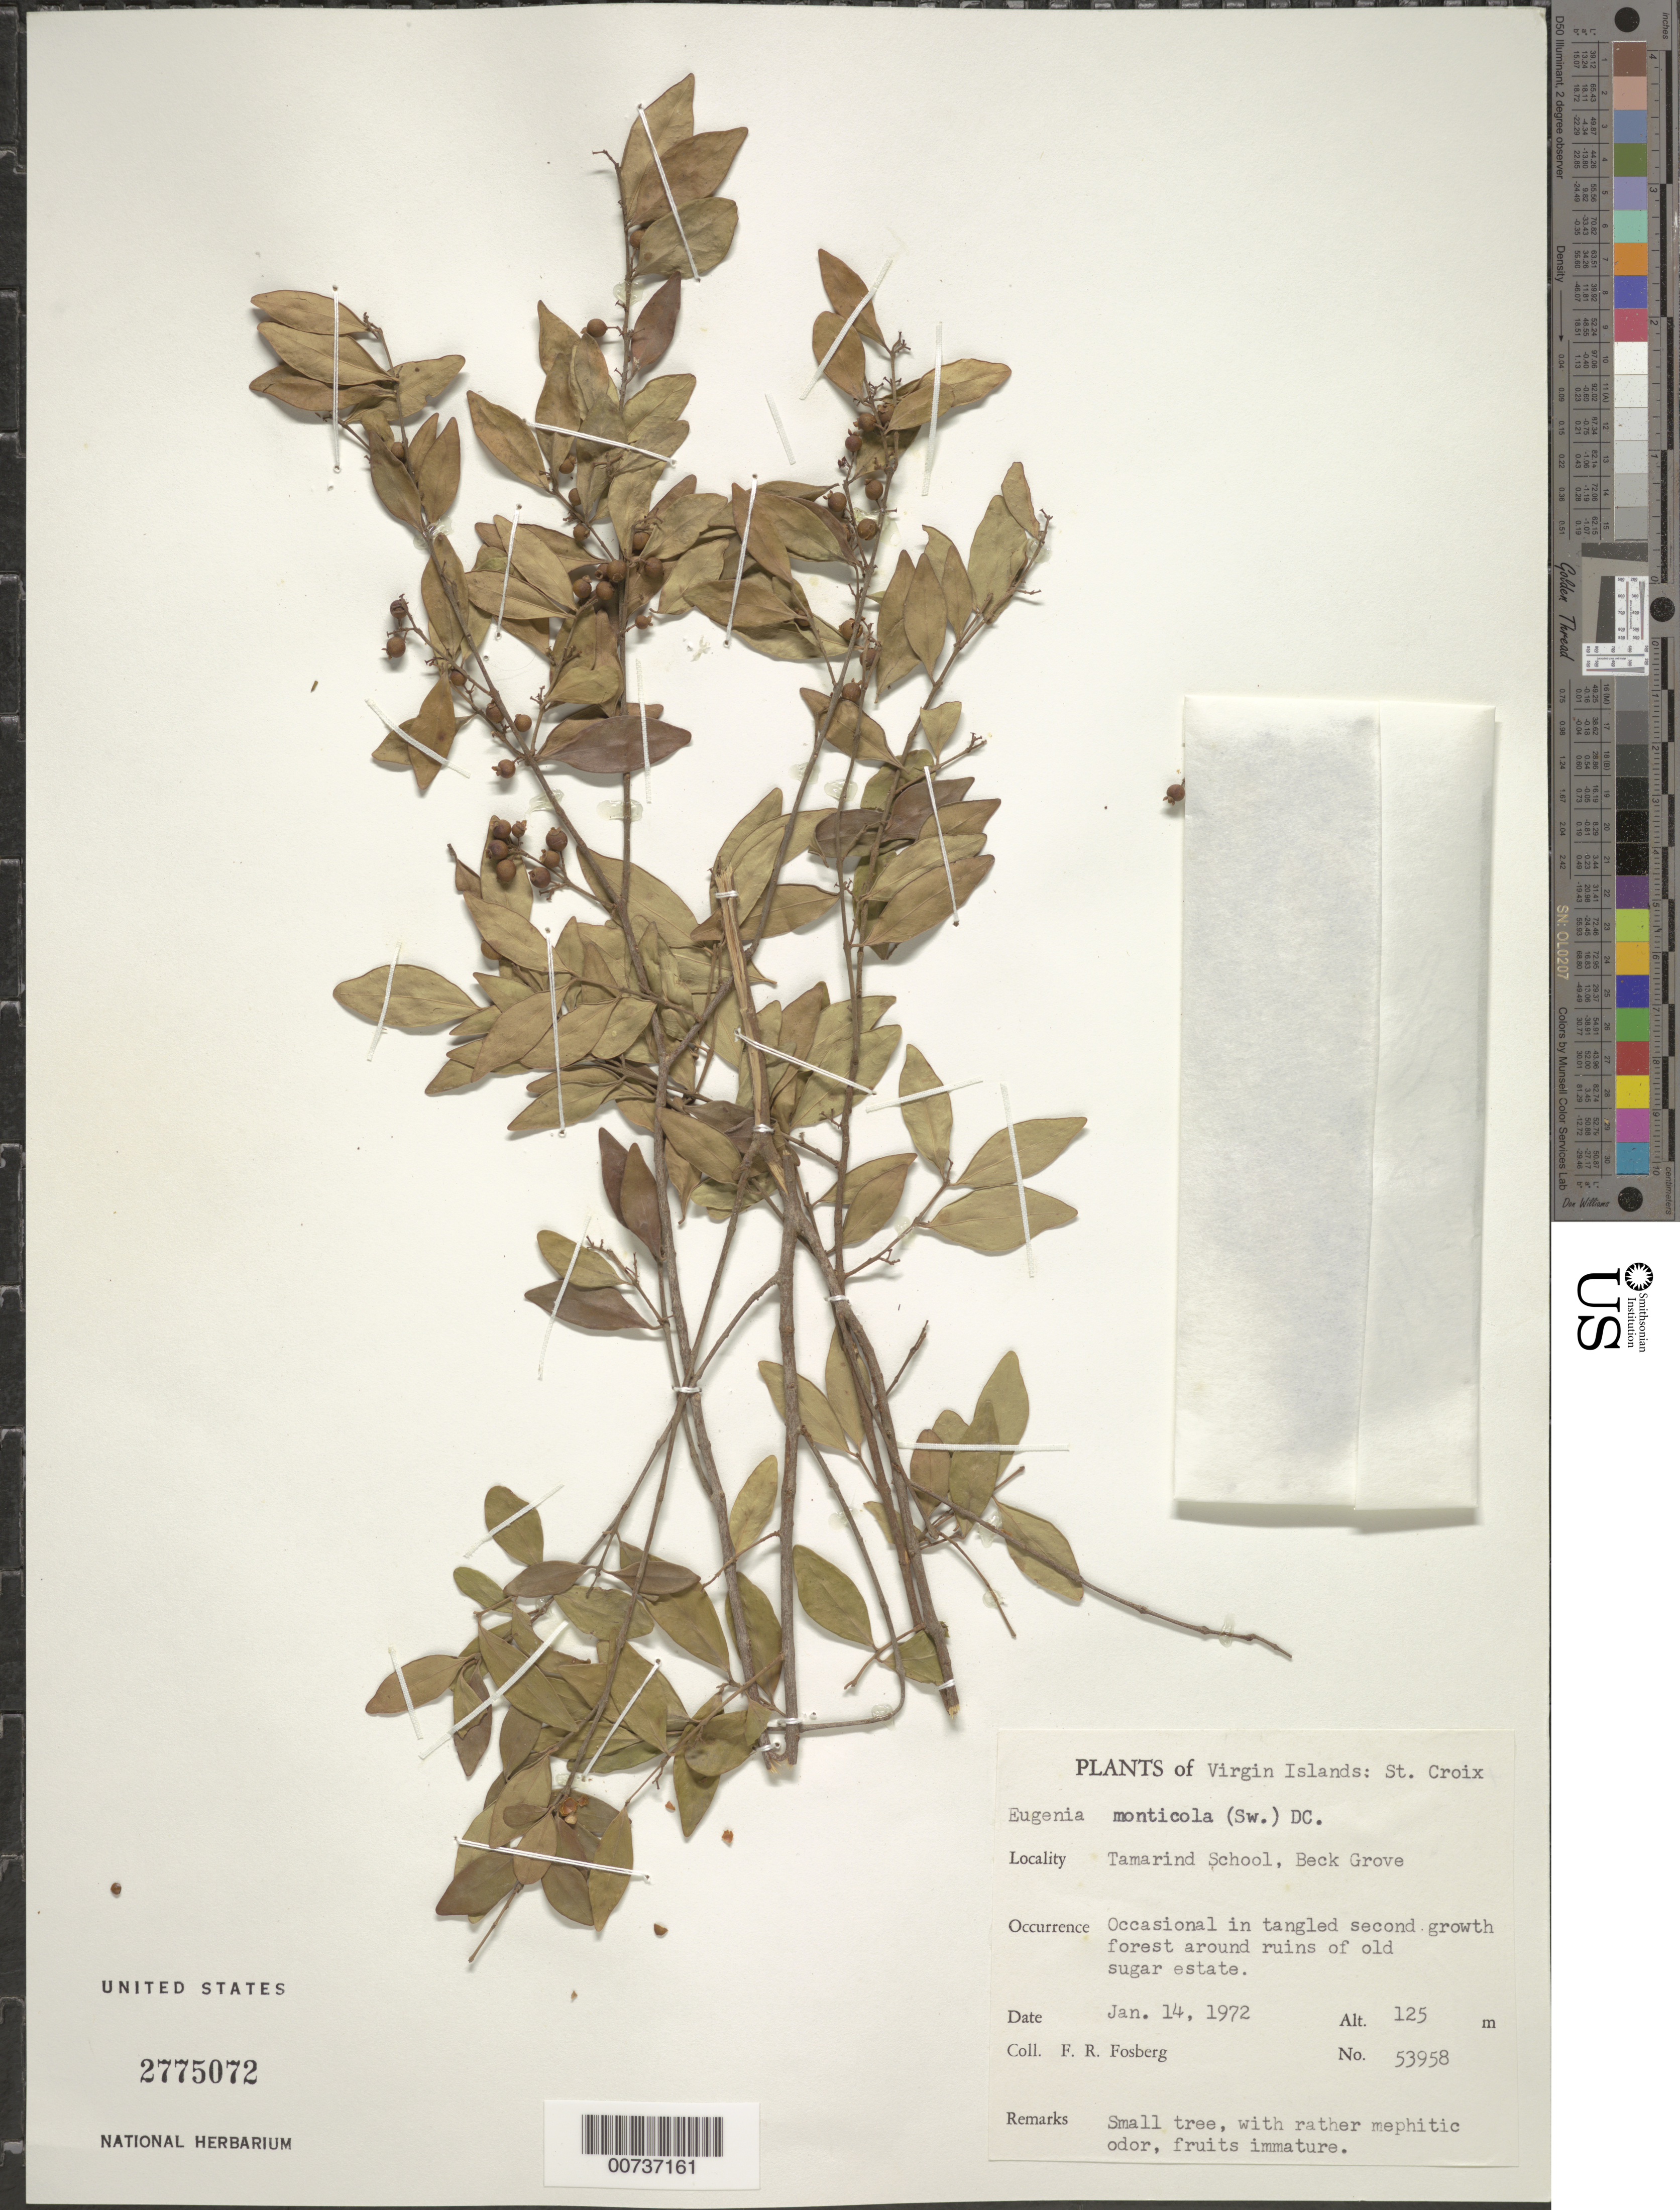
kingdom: Plantae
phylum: Tracheophyta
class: Magnoliopsida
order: Myrtales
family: Myrtaceae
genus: Eugenia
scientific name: Eugenia monticola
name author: (Sw.) DC.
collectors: F. R. Fosberg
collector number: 53958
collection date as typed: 14 Jan 1972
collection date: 1972-01-14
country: U.S. Virgin Islands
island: St. Croix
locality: Tamarind School, Beck Grove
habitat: Occasional in tangled second growth forest around ruins of old sugar estate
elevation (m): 125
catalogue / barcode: US 2775072